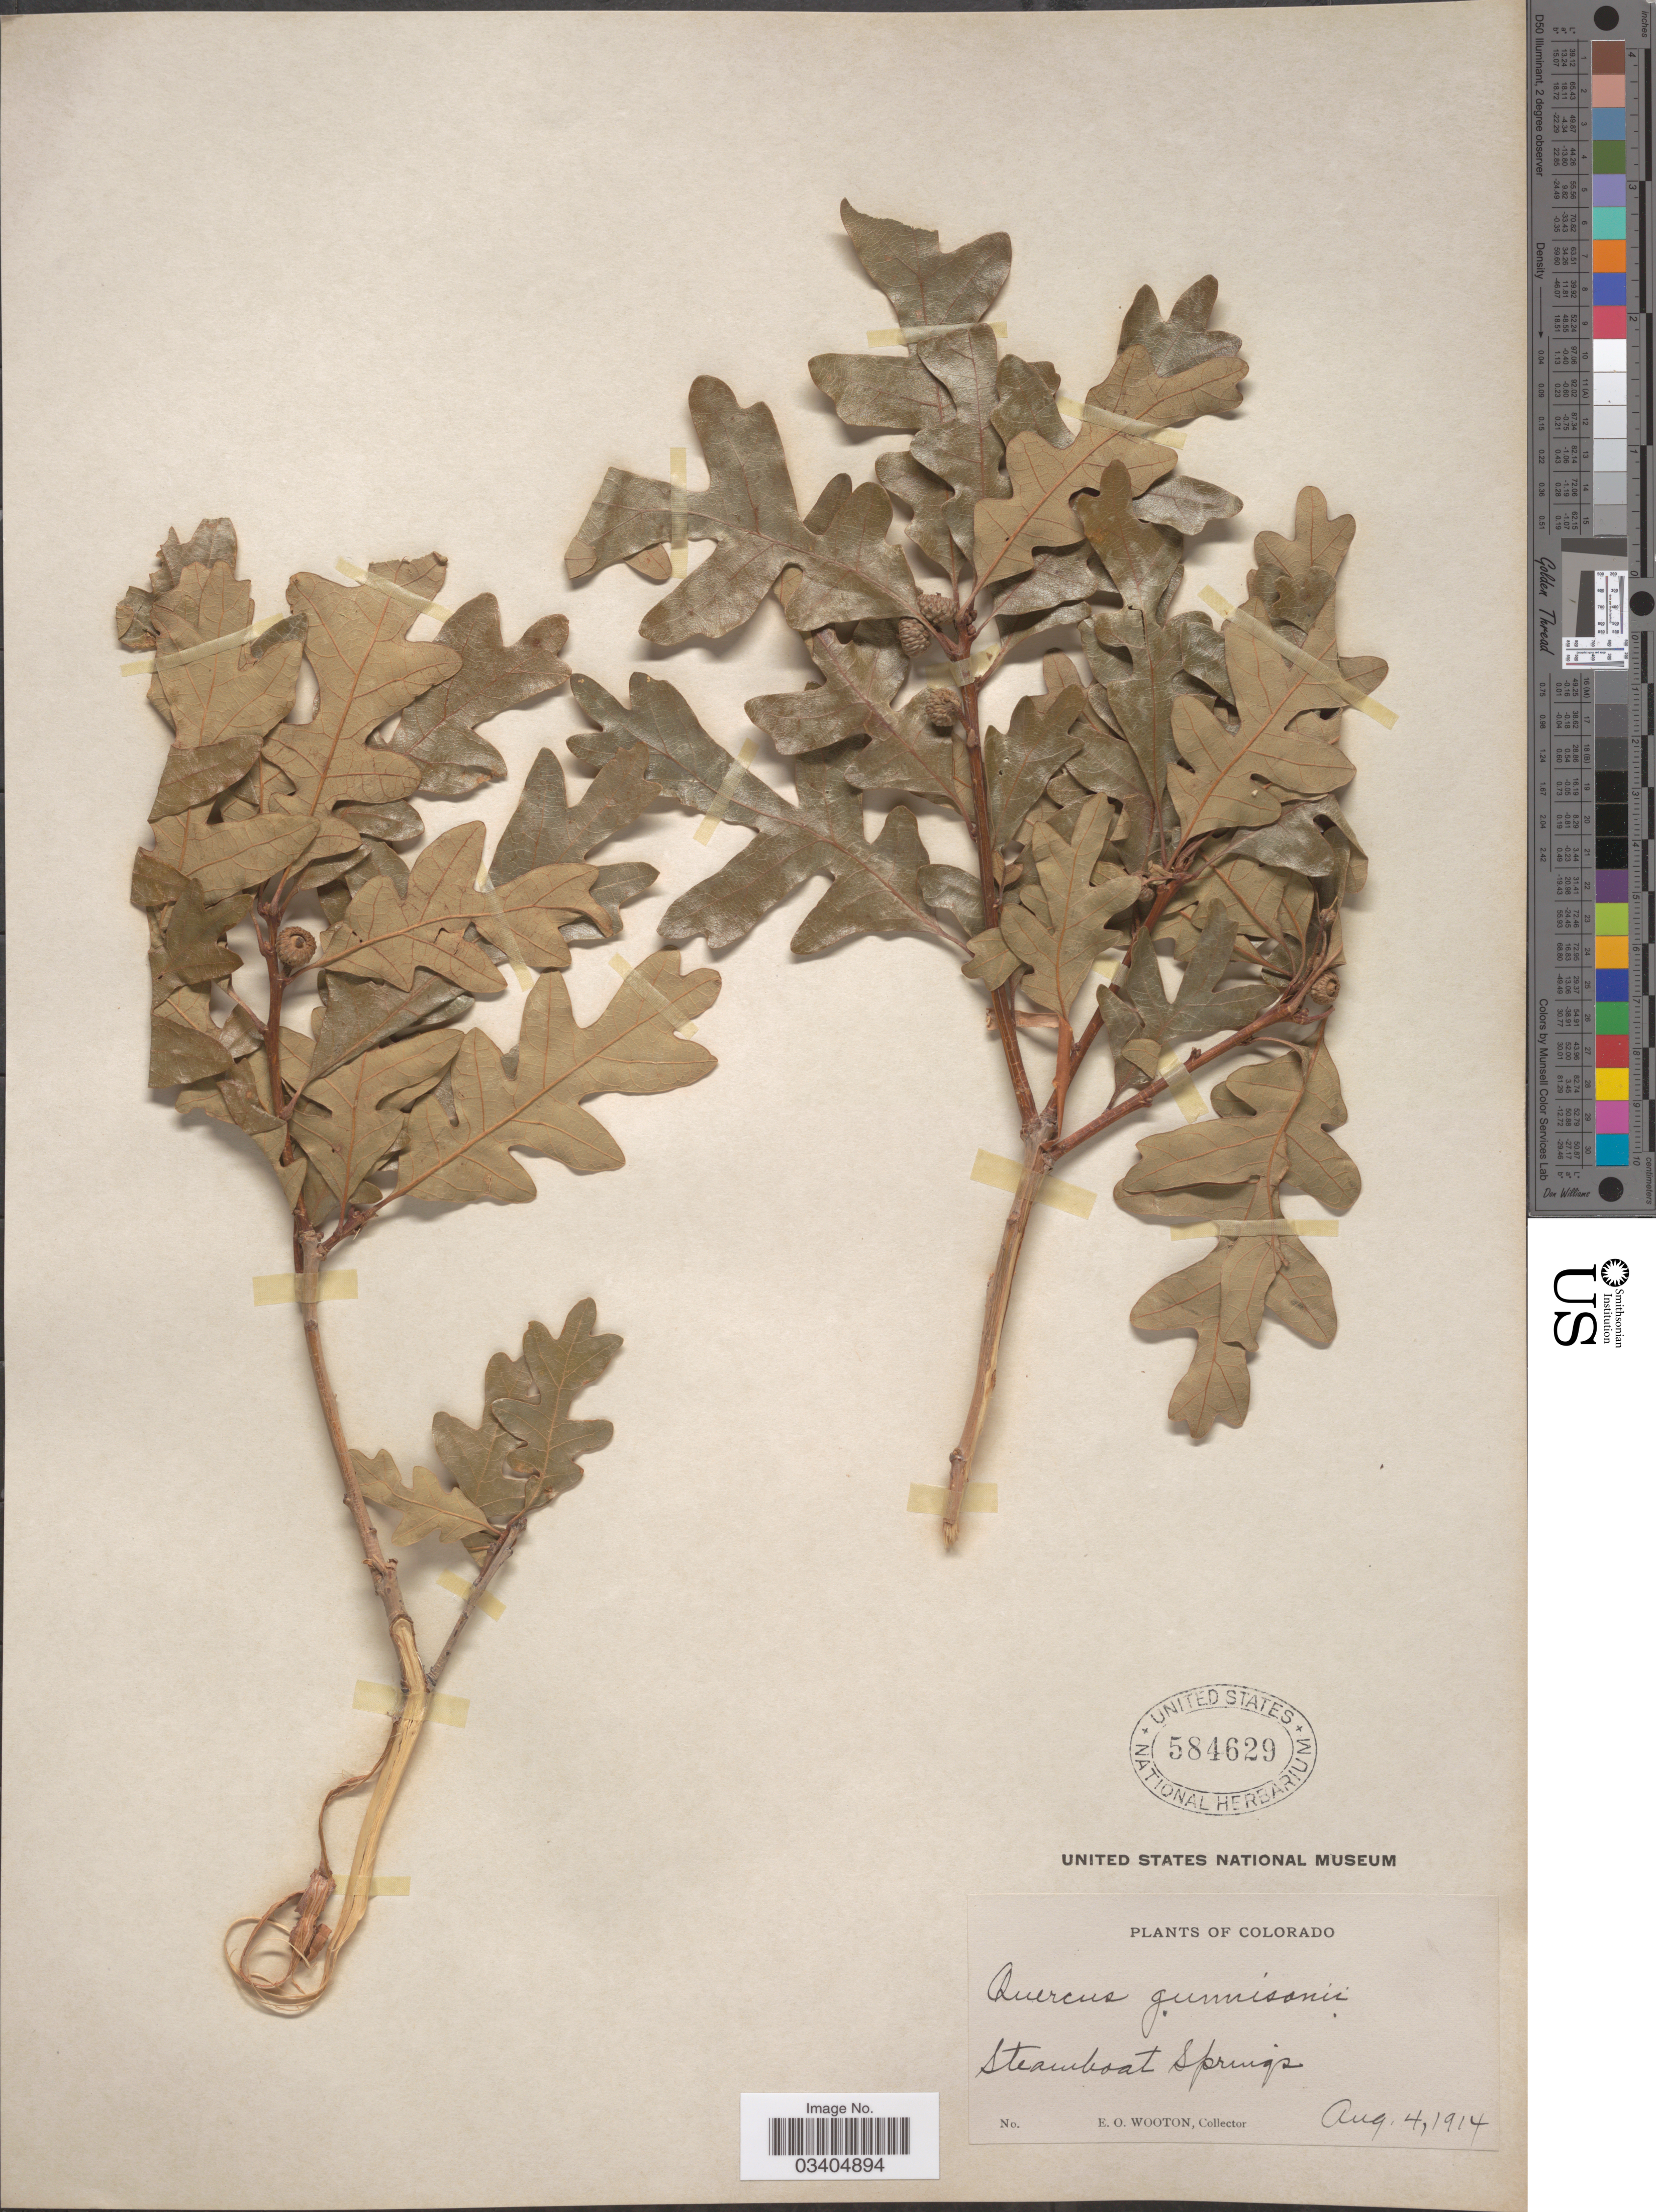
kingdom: Plantae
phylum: Tracheophyta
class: Magnoliopsida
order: Fagales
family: Fagaceae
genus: Quercus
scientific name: Quercus gambelii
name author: Nutt.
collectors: E. O. Wooton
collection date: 1914-08-04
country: United States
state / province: Colorado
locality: Steamboat Springs.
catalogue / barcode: US 584629